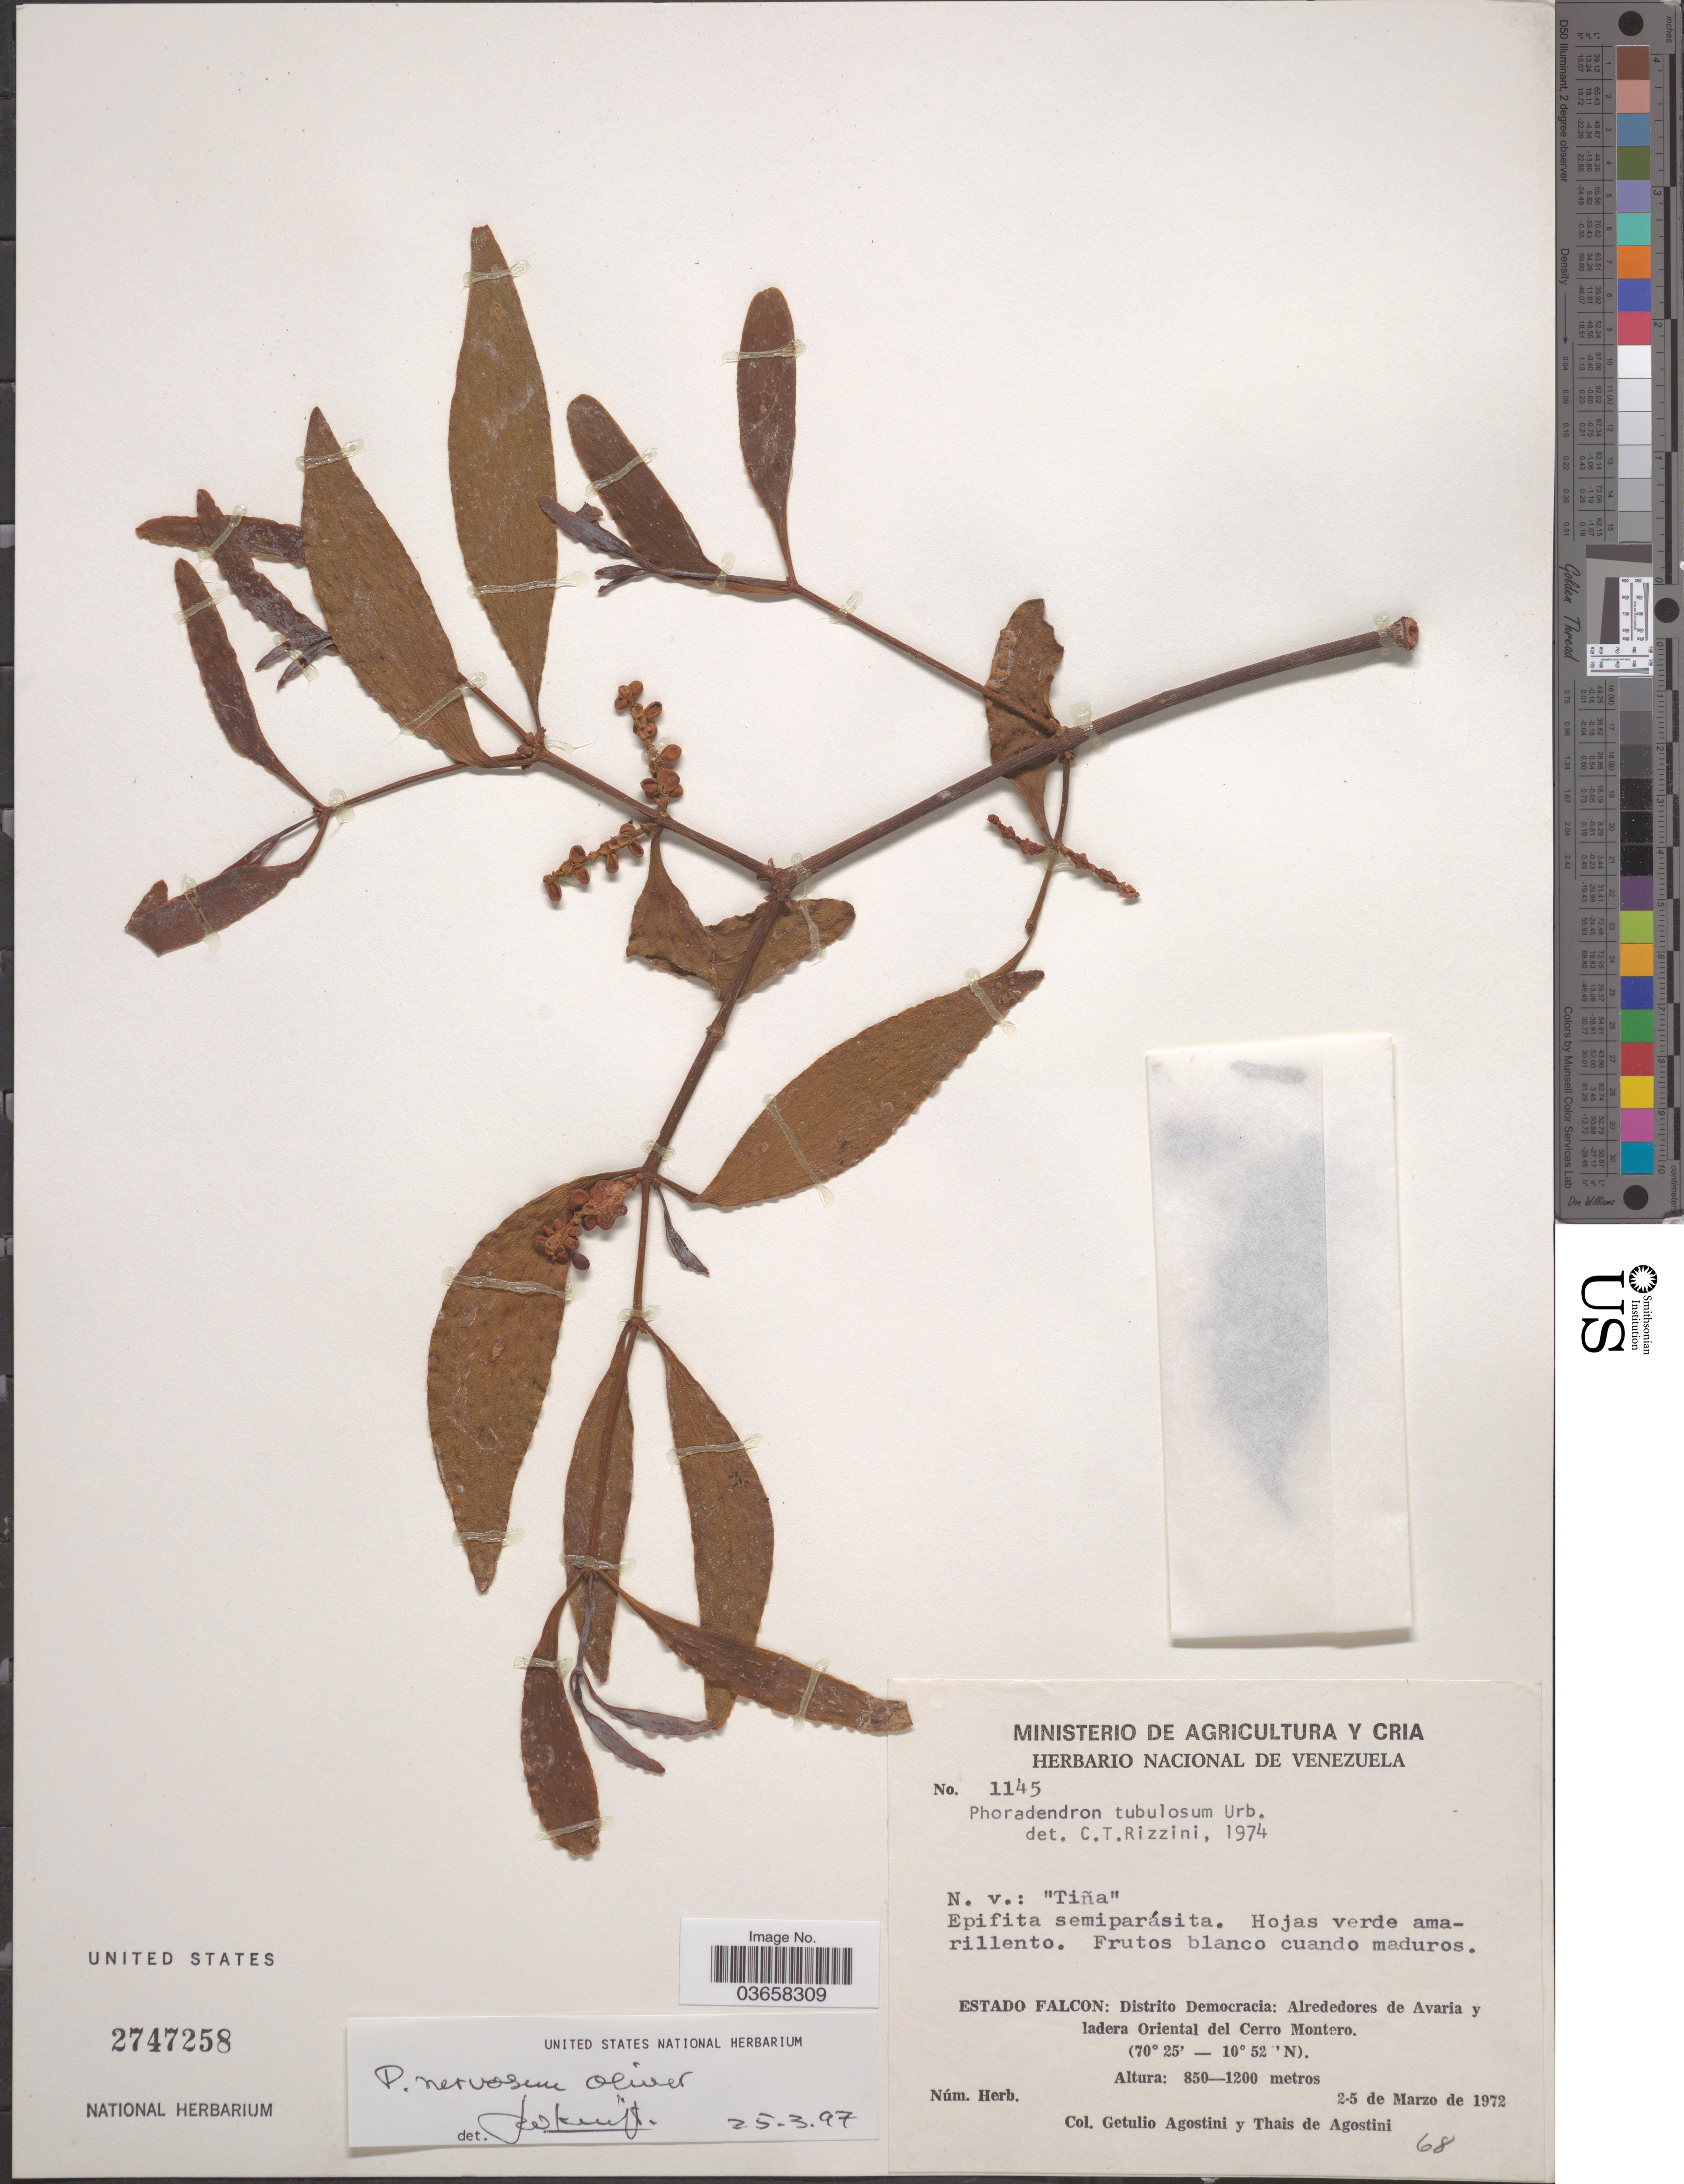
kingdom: Plantae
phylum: Tracheophyta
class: Magnoliopsida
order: Santalales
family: Viscaceae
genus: Phoradendron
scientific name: Phoradendron nervosum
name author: Oliv.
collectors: G. Agostini & T. Agostini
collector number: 1145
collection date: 1972-03-02/1972-03-05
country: Venezuela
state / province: Falcón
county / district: Democracia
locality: Distrito Democracia: Alrededores de Avaria y ladera Oriental del Cerro Montero.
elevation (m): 850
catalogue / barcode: US 2747258